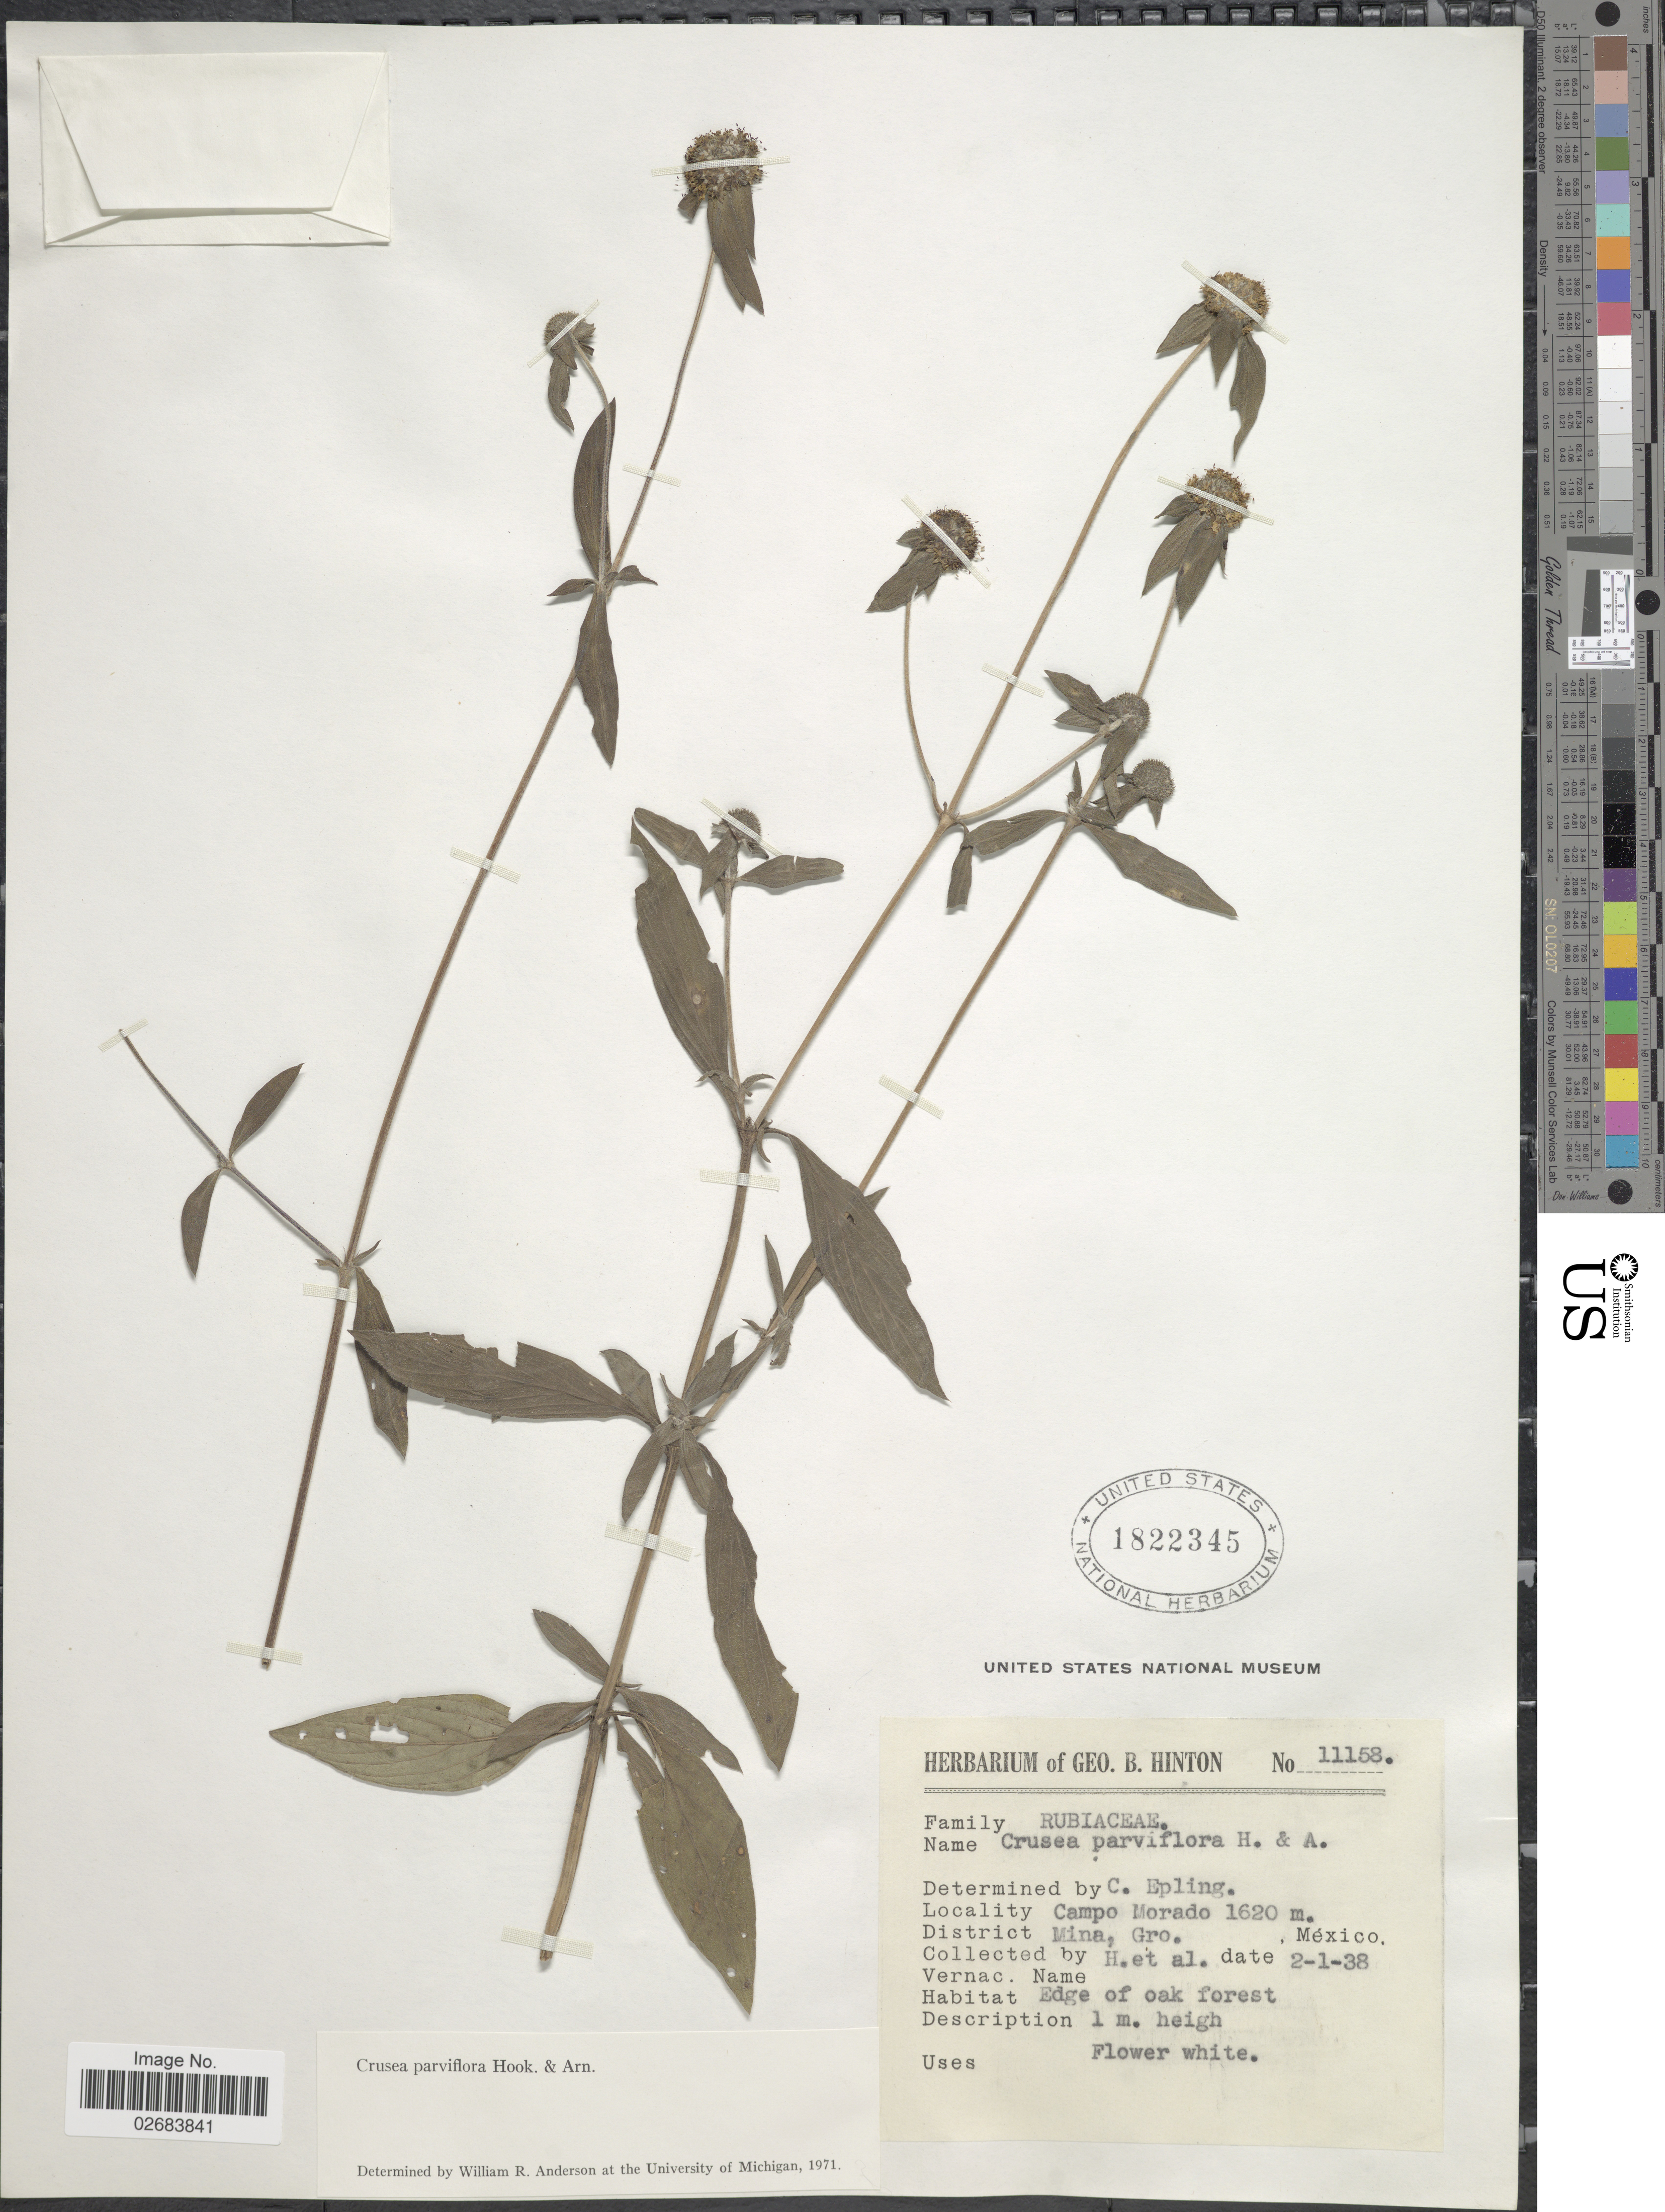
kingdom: Plantae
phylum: Tracheophyta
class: Magnoliopsida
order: Gentianales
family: Rubiaceae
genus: Crusea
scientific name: Crusea parviflora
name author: Hook. & Arn.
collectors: G. B. Hinton & et al.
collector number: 11158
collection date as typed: Transcribed d/m/y: 1/2/38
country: Mexico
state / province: Guerrero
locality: Campo Morado, District Mina, edge of oak forest.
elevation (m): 1620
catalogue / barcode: US 1822345